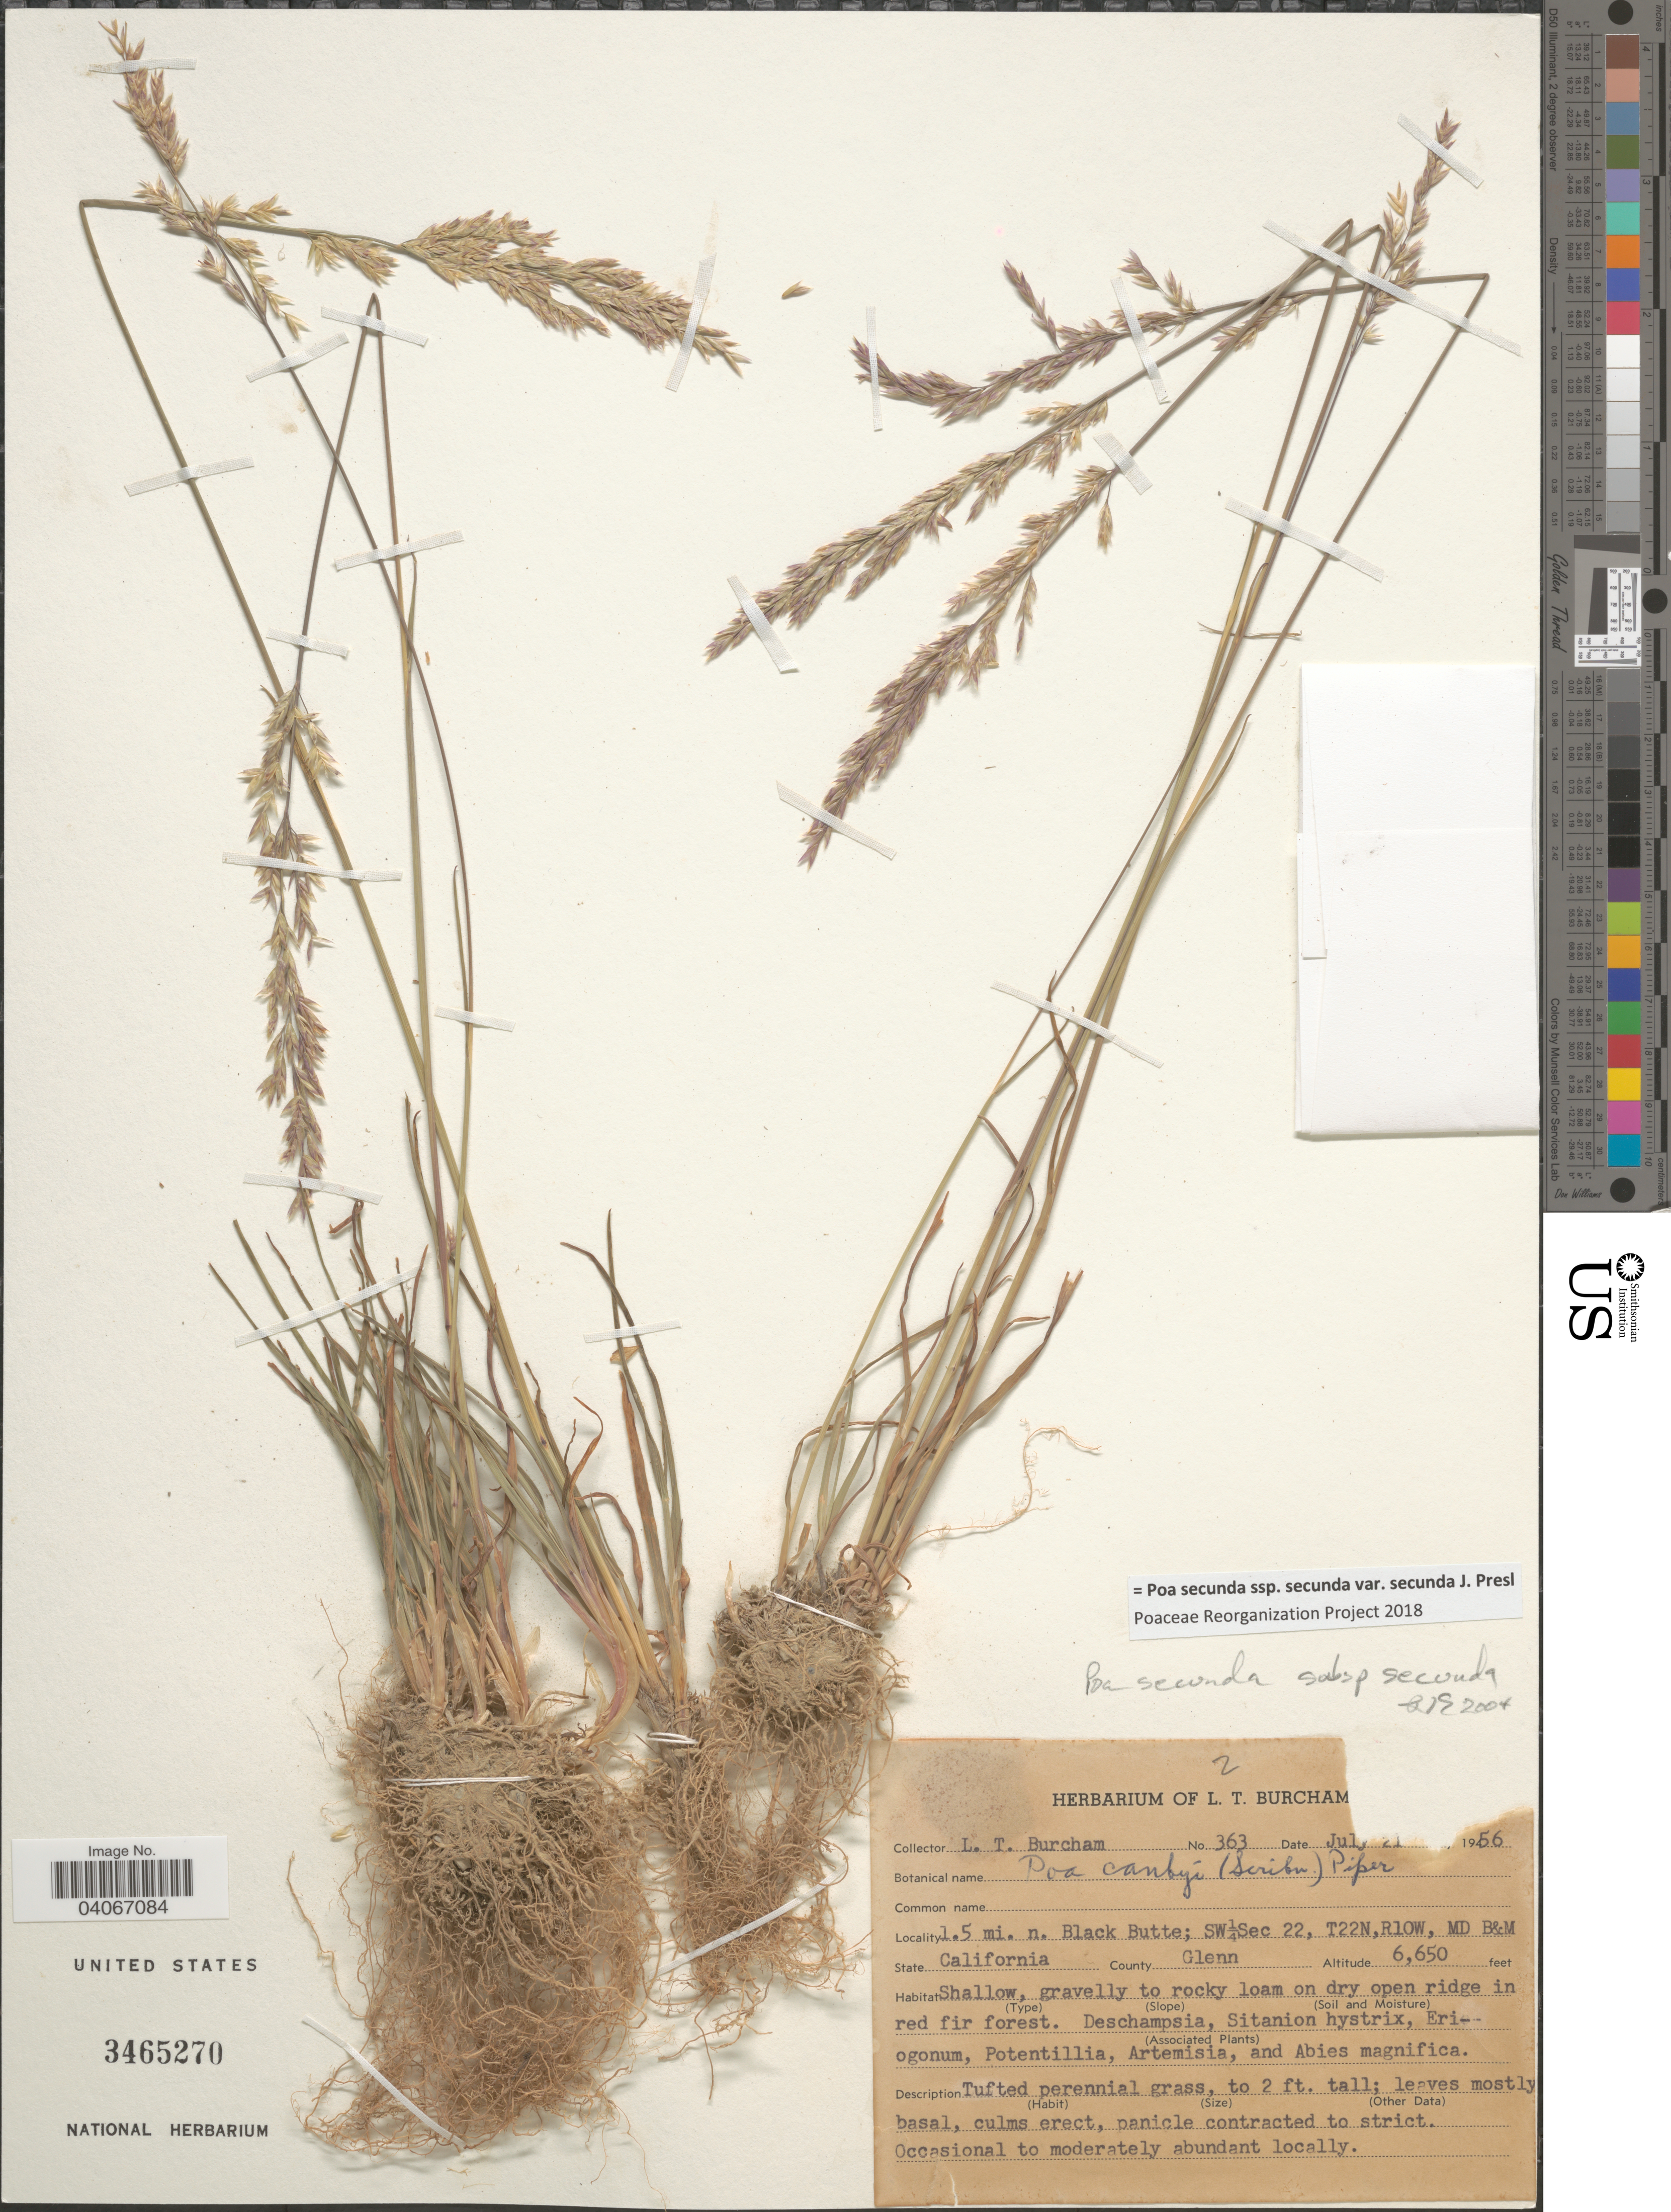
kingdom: Plantae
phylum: Tracheophyta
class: Liliopsida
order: Poales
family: Poaceae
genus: Poa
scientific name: Poa secunda subsp. secunda var. secunda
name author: J. Presl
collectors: L. Burcham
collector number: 363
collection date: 1956-07-21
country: United States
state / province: California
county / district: Glenn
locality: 1.5 mi. n. Black Butte; SW¼Sec 22, T22N, R10W, MD, B&M. County Glenn.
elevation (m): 2027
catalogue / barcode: US 3465270